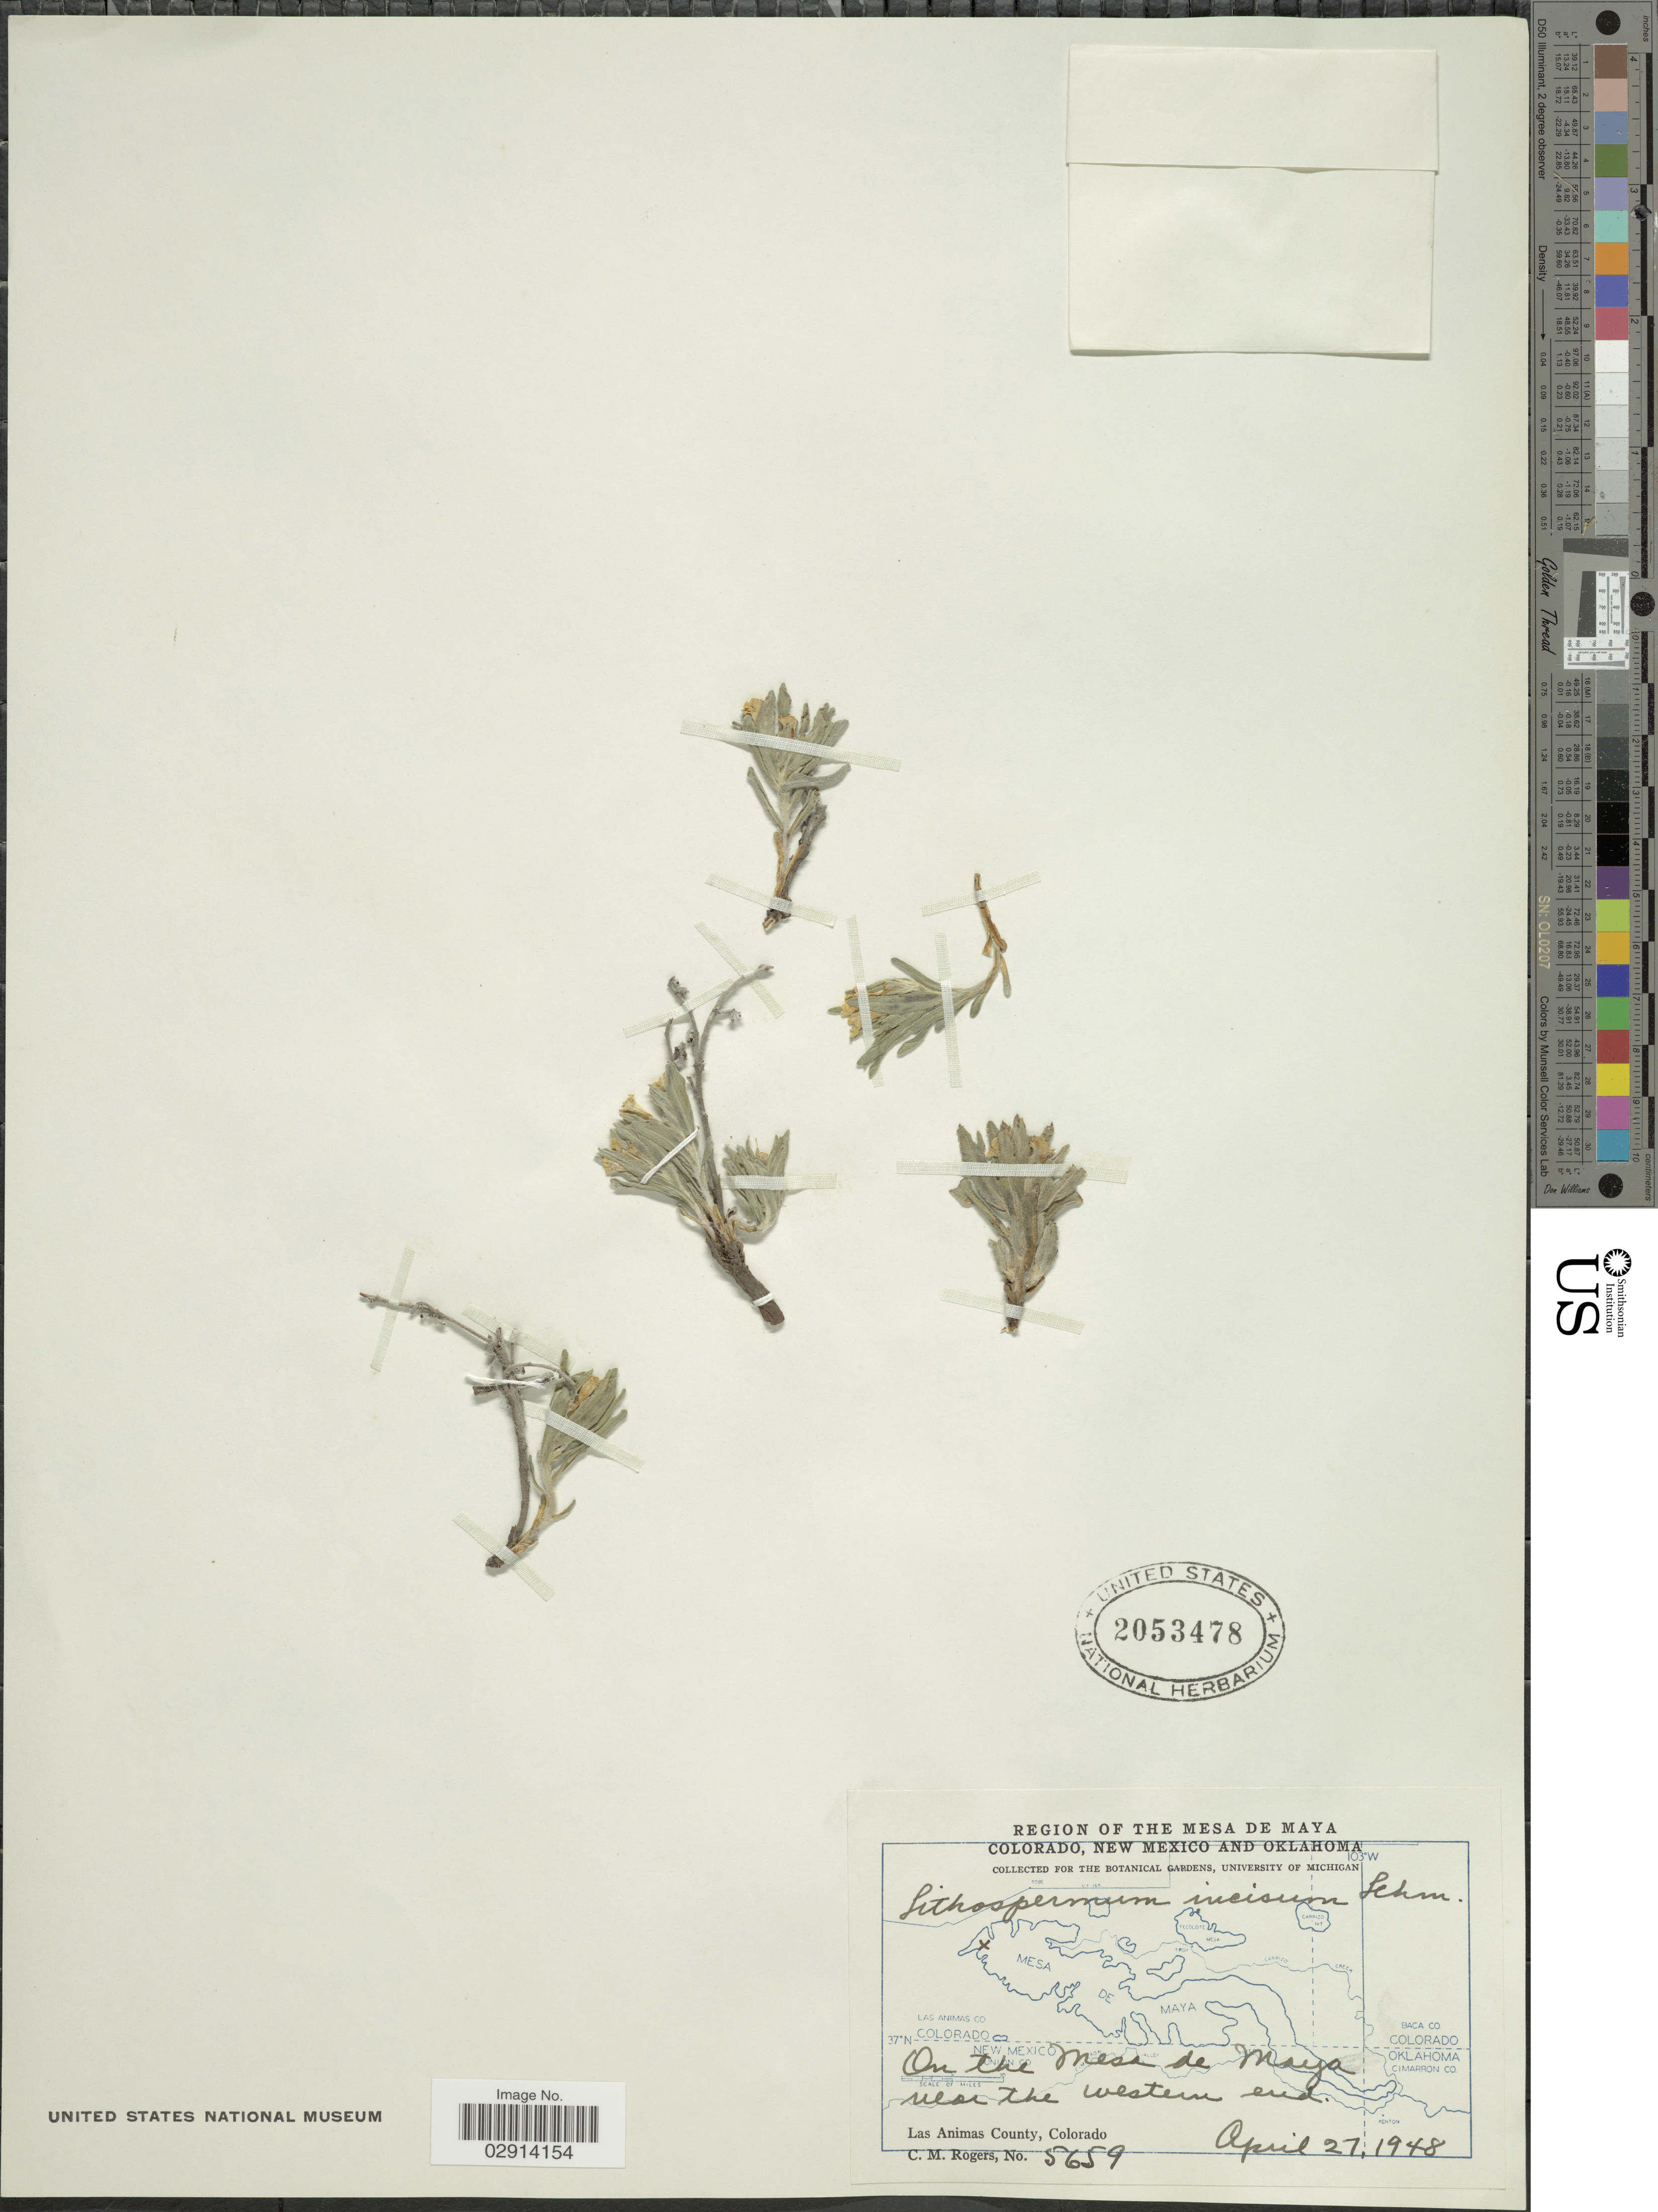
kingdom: Plantae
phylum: Tracheophyta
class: Magnoliopsida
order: Boraginales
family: Boraginaceae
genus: Lithospermum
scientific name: Lithospermum incisum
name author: Lehm.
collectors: C. M. Rogers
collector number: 5659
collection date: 1948-04-27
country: United States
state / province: Colorado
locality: Region of the Mesa de Maya. On the Mesa de Maya near the western end. Las Animas County.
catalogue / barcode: US 2053478